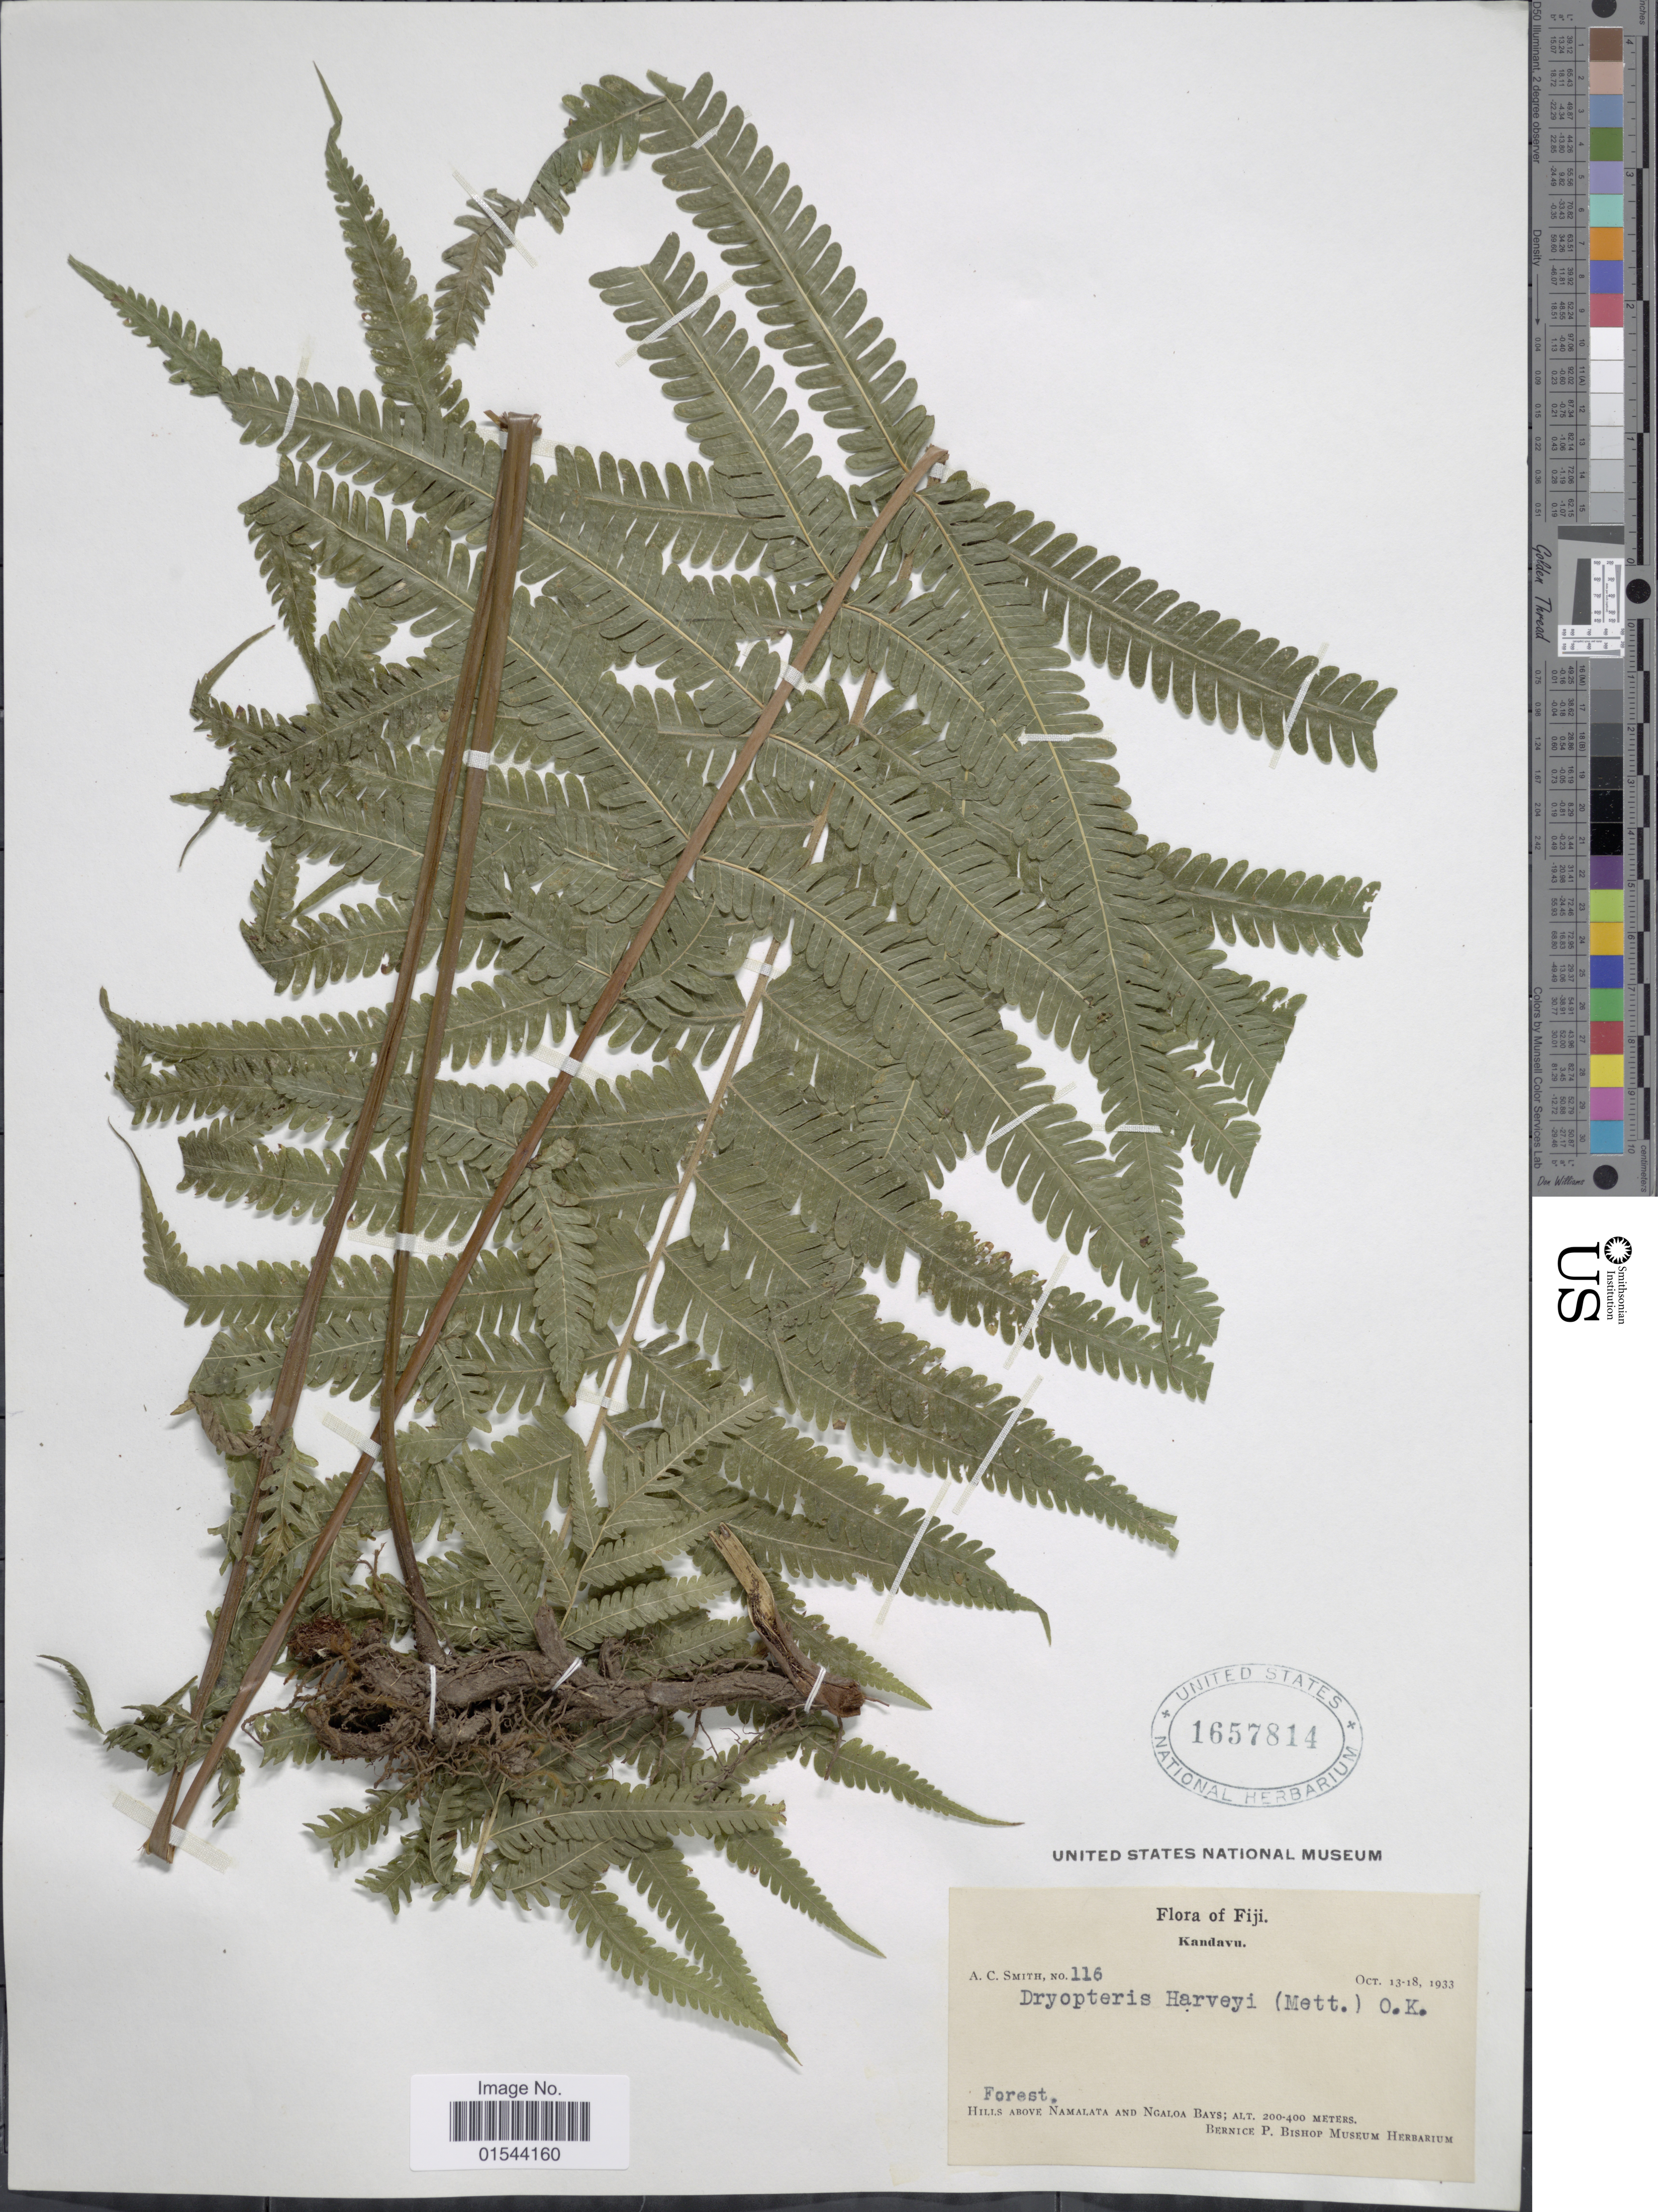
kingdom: Plantae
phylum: Tracheophyta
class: Polypodiopsida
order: Polypodiales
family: Thelypteridaceae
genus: Christella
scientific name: Christella harveyi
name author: (Mett.) Holttum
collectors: A. C. Smith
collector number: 116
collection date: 1933-10-13/1933-10-18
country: Fiji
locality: Kandavu, forest. hills above Namalata and Ngaloa Bays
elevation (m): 200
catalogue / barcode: US 1657814